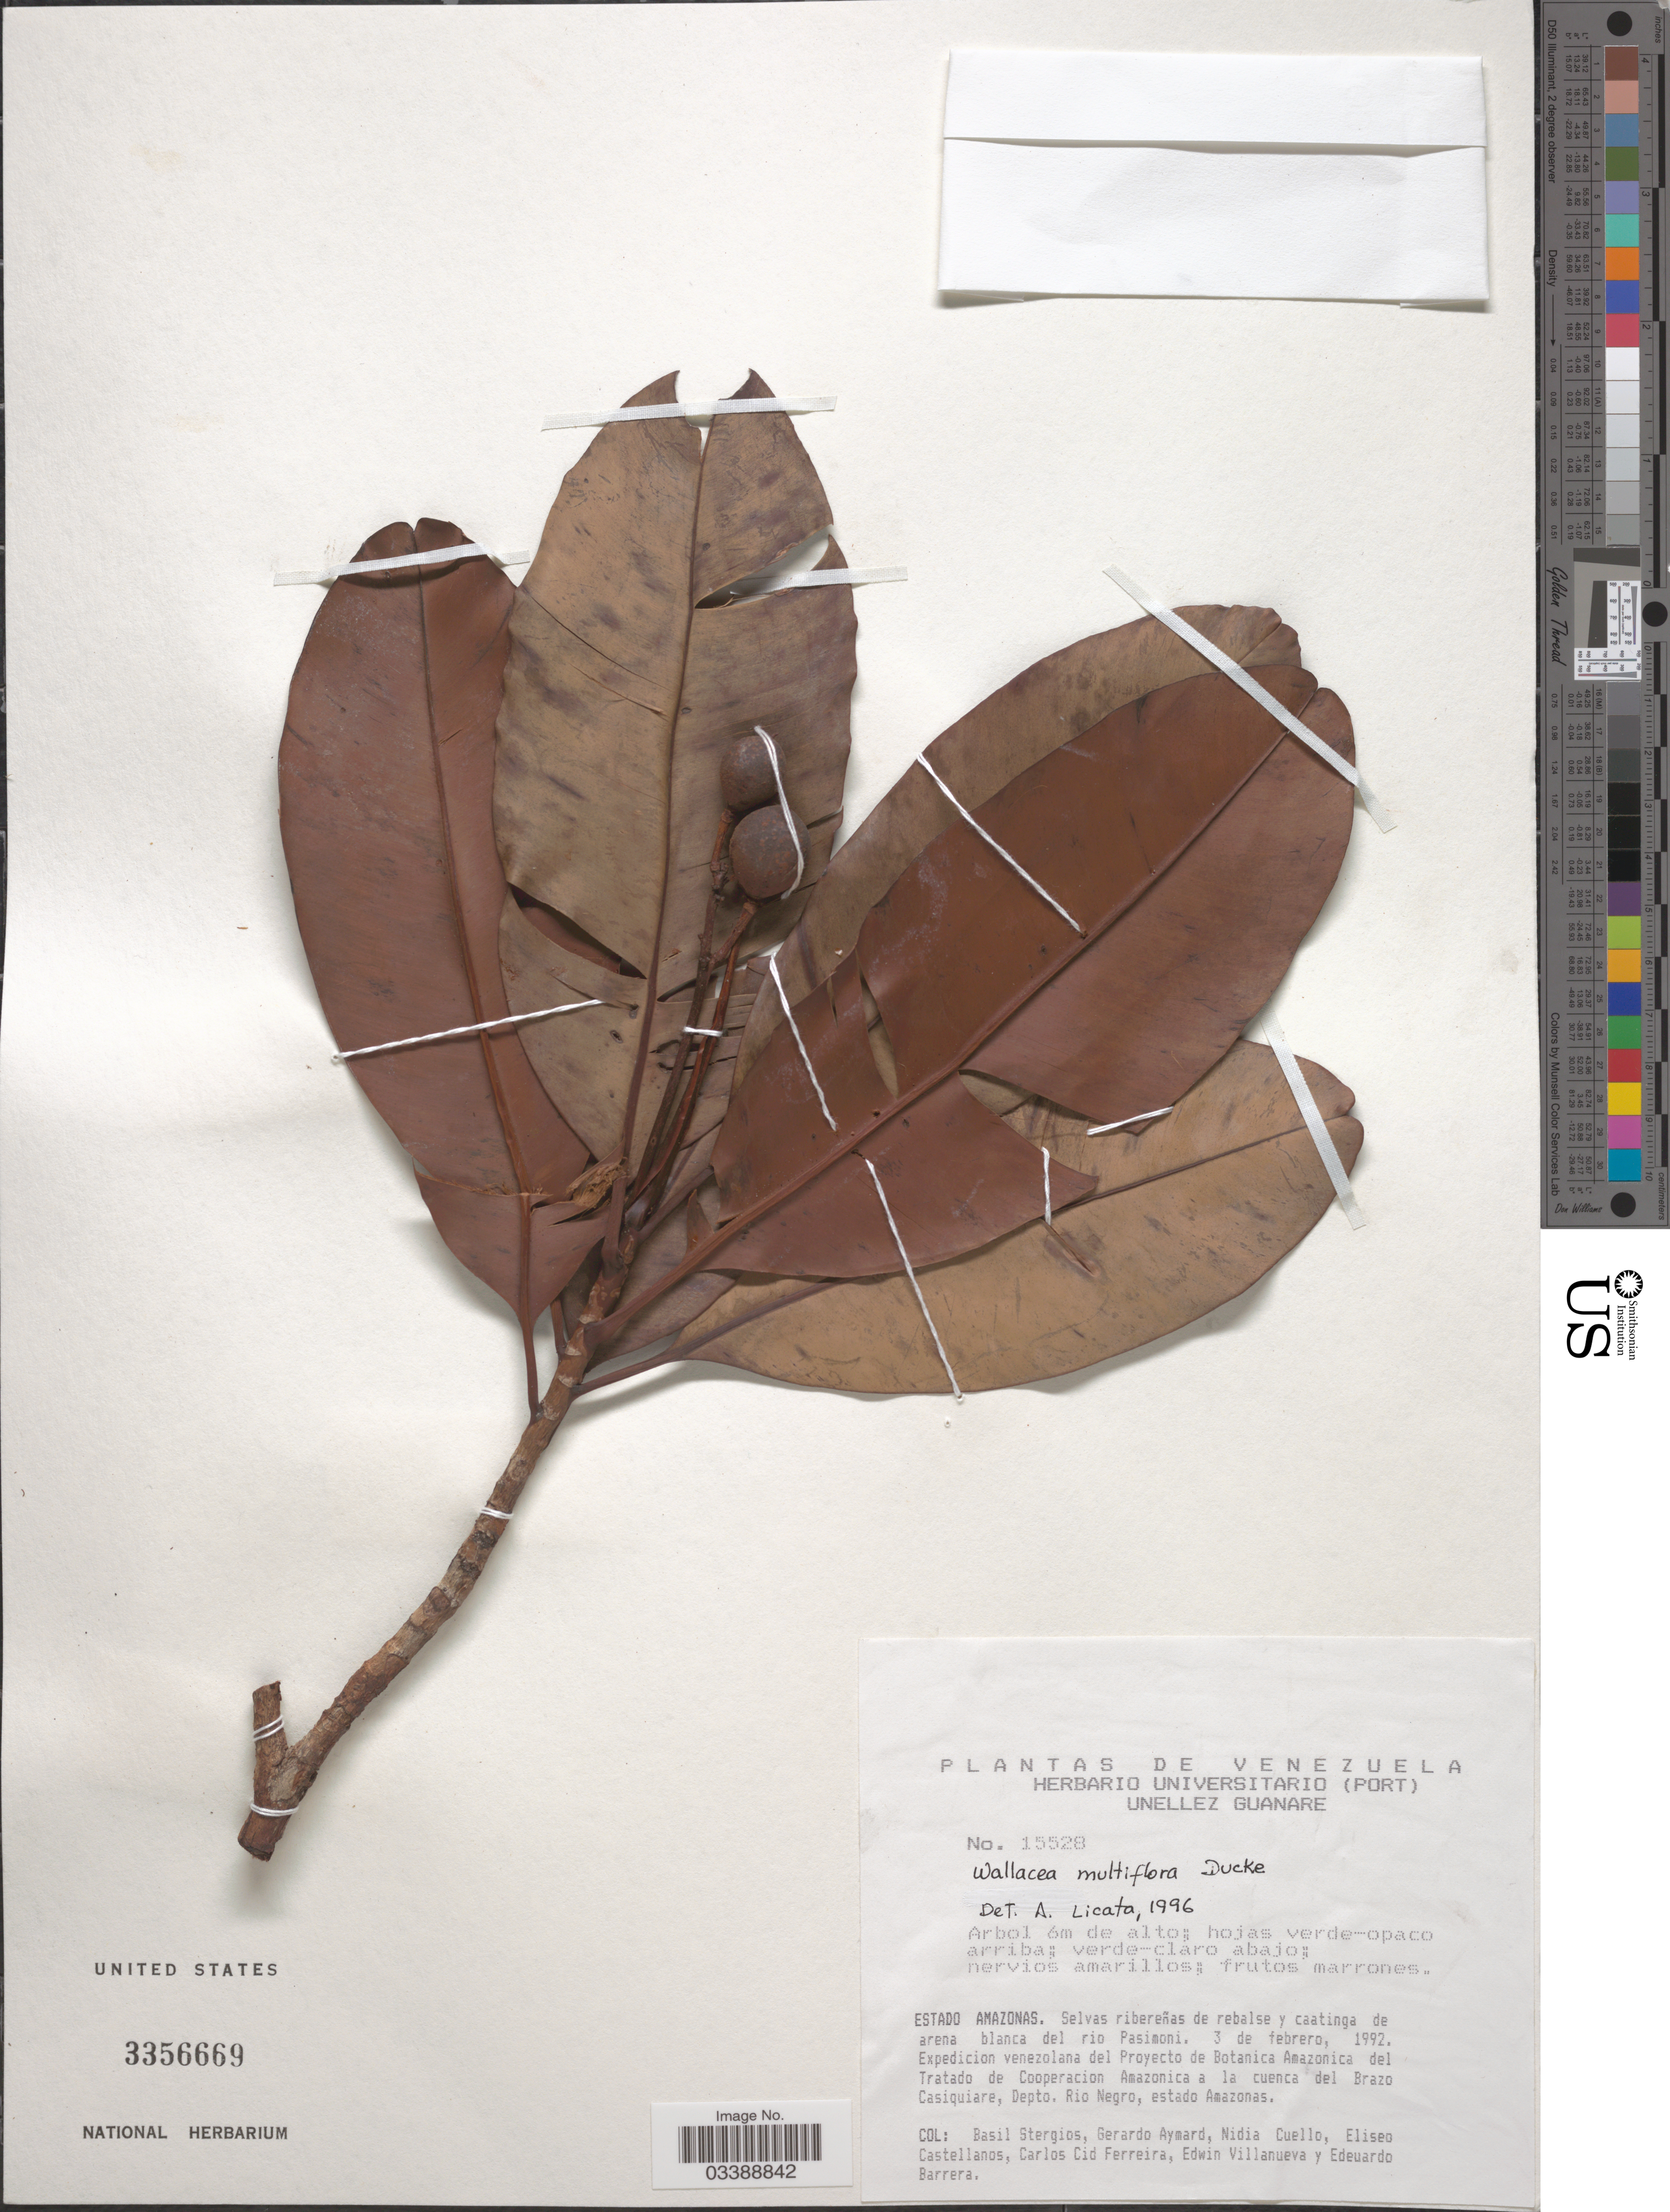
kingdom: Plantae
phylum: Tracheophyta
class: Magnoliopsida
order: Malpighiales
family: Ochnaceae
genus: Wallacea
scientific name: Wallacea multiflora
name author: Ducke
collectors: B. G. Stergios, G. A. Aymard, N. L. Cuello, E. Castellanos, C. A. Cid Ferreira, E. Villanueva & E. Barrera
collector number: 15528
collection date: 1992-02-03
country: Venezuela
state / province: Amazonas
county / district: Río Negro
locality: Rio Pasimoni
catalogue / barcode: US 3356669